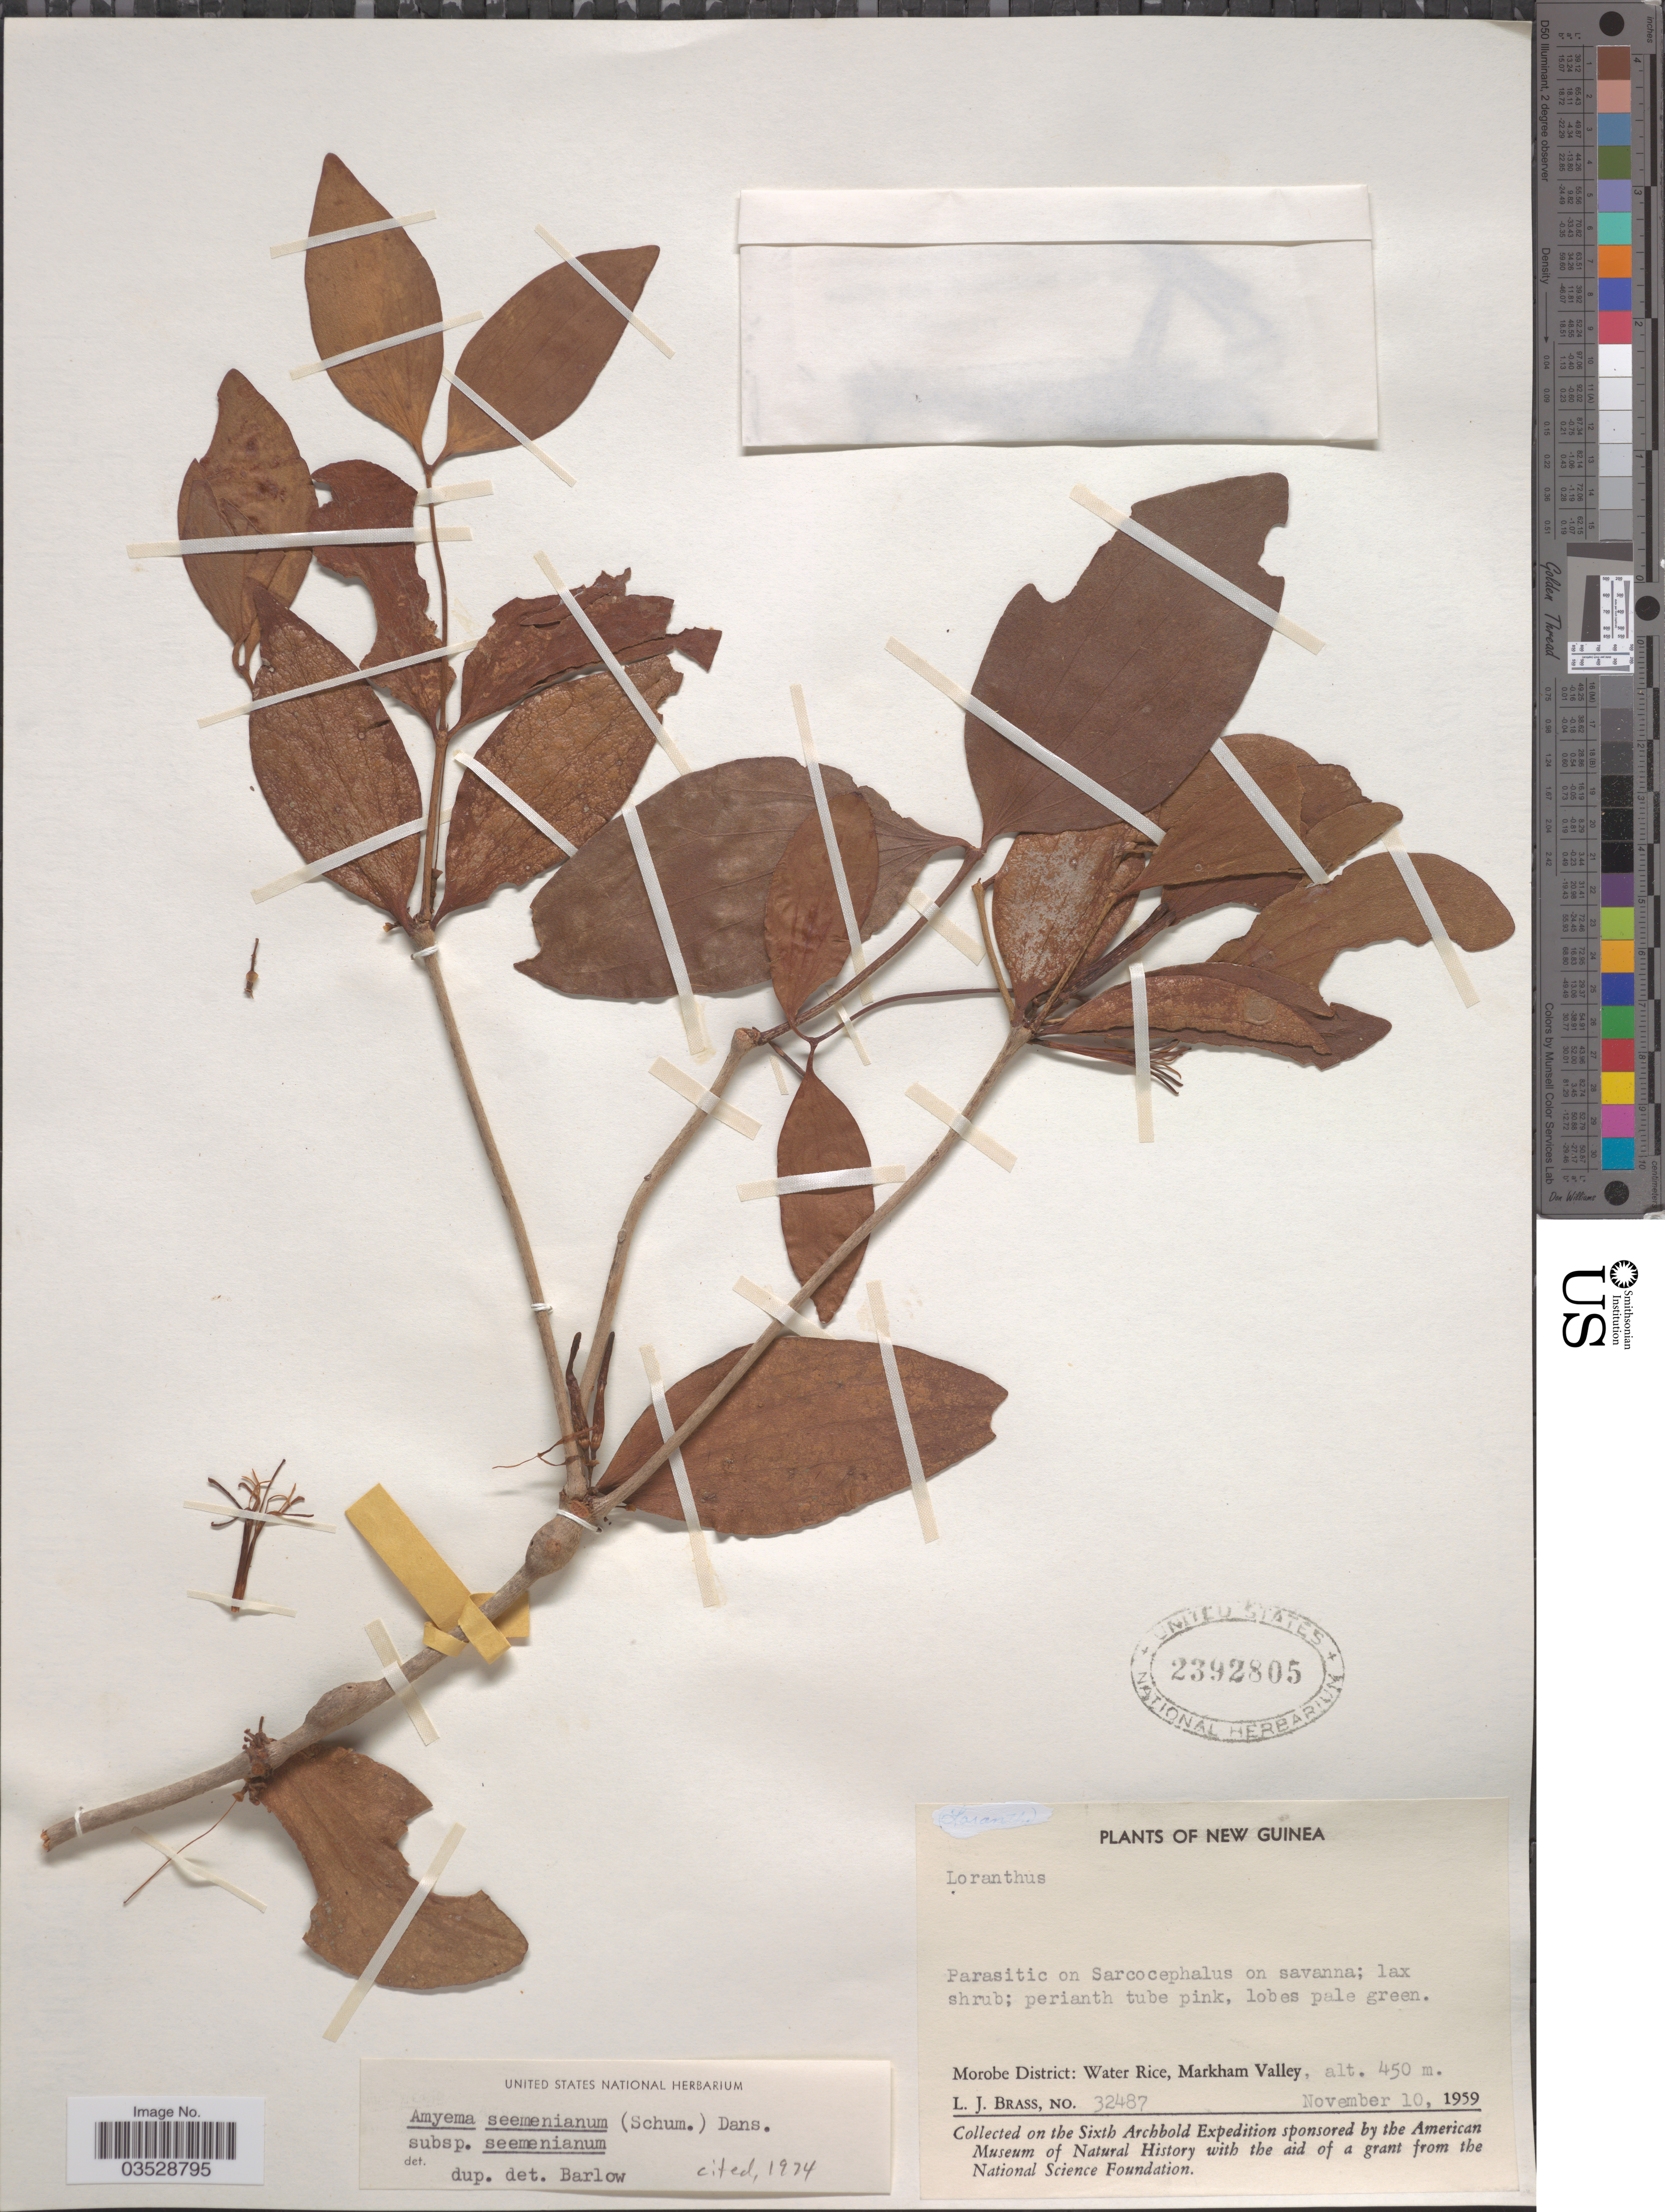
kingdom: Plantae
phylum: Tracheophyta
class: Magnoliopsida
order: Santalales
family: Loranthaceae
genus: Amyema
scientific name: Amyema seemeniana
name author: Danser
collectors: L. J. Brass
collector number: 32487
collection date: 1959-11-10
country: Papua New Guinea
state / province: Morobe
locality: New Guinea. Morobe District: Water Rice, Markham Valley.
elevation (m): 450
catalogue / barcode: US 2392805